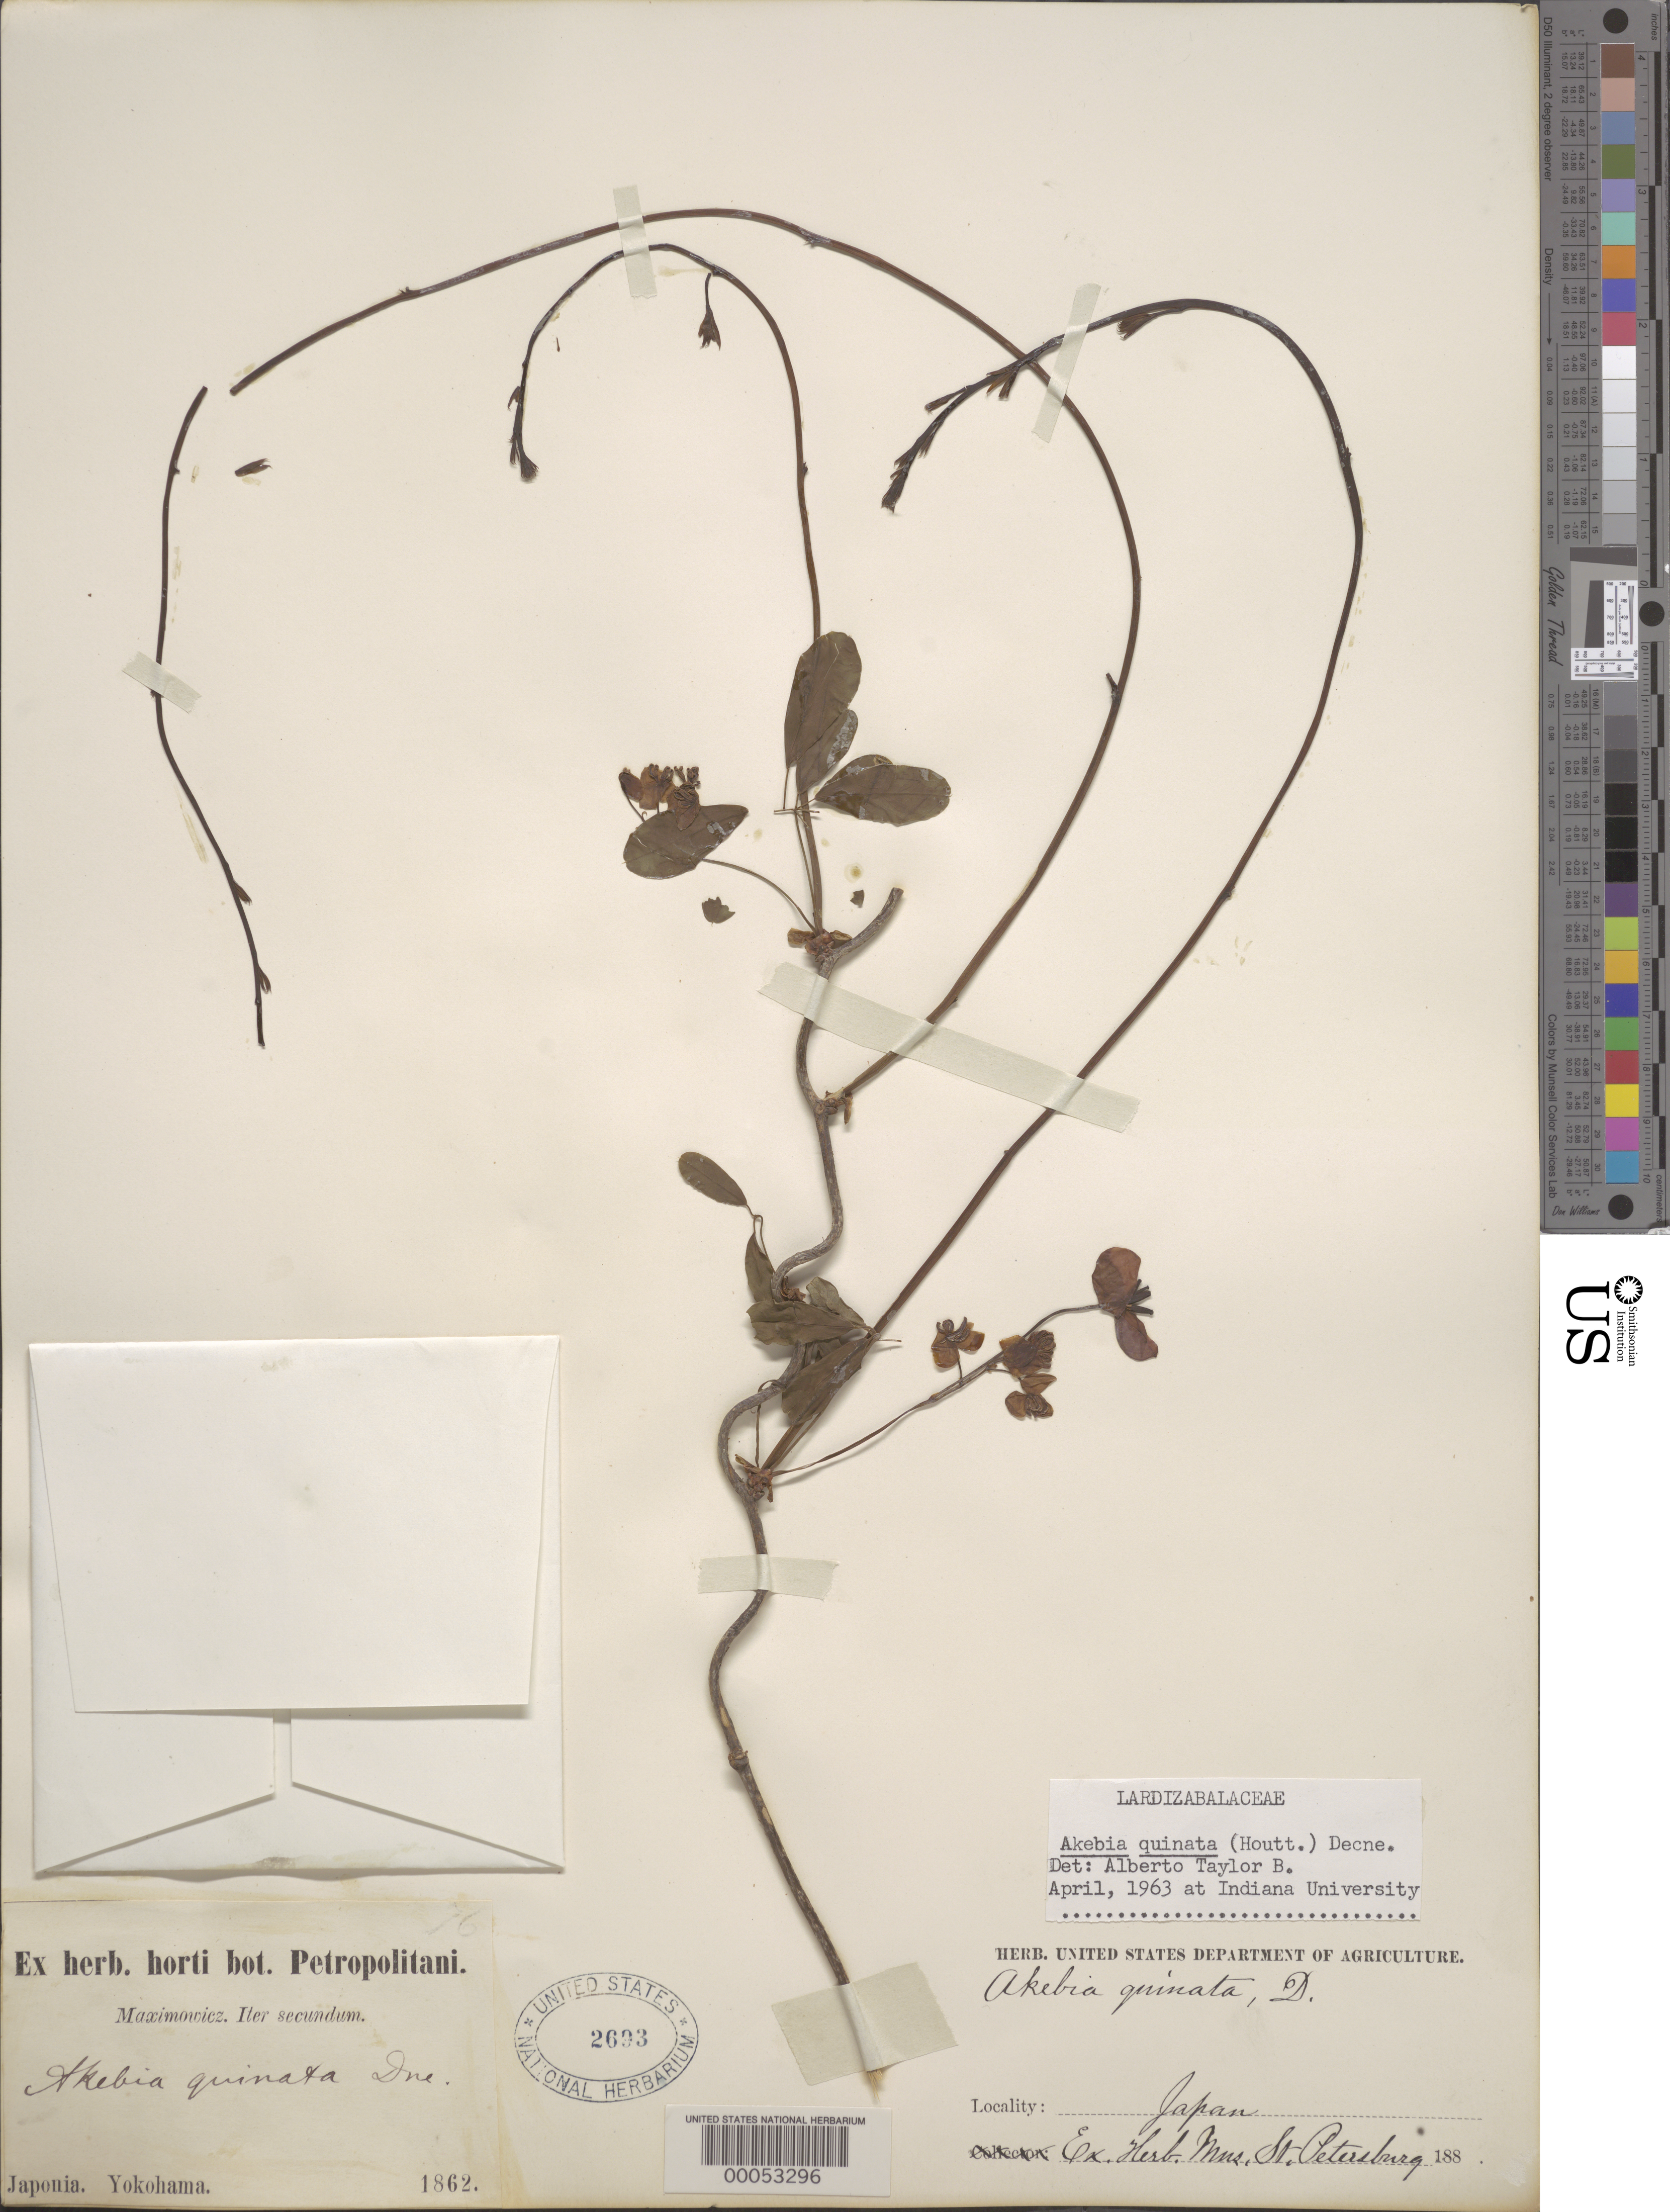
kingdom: Plantae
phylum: Tracheophyta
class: Magnoliopsida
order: Ranunculales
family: Lardizabalaceae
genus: Akebia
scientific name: Akebia quinata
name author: (Houtt.) Decne.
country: Japan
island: Honshu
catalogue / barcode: US 2693